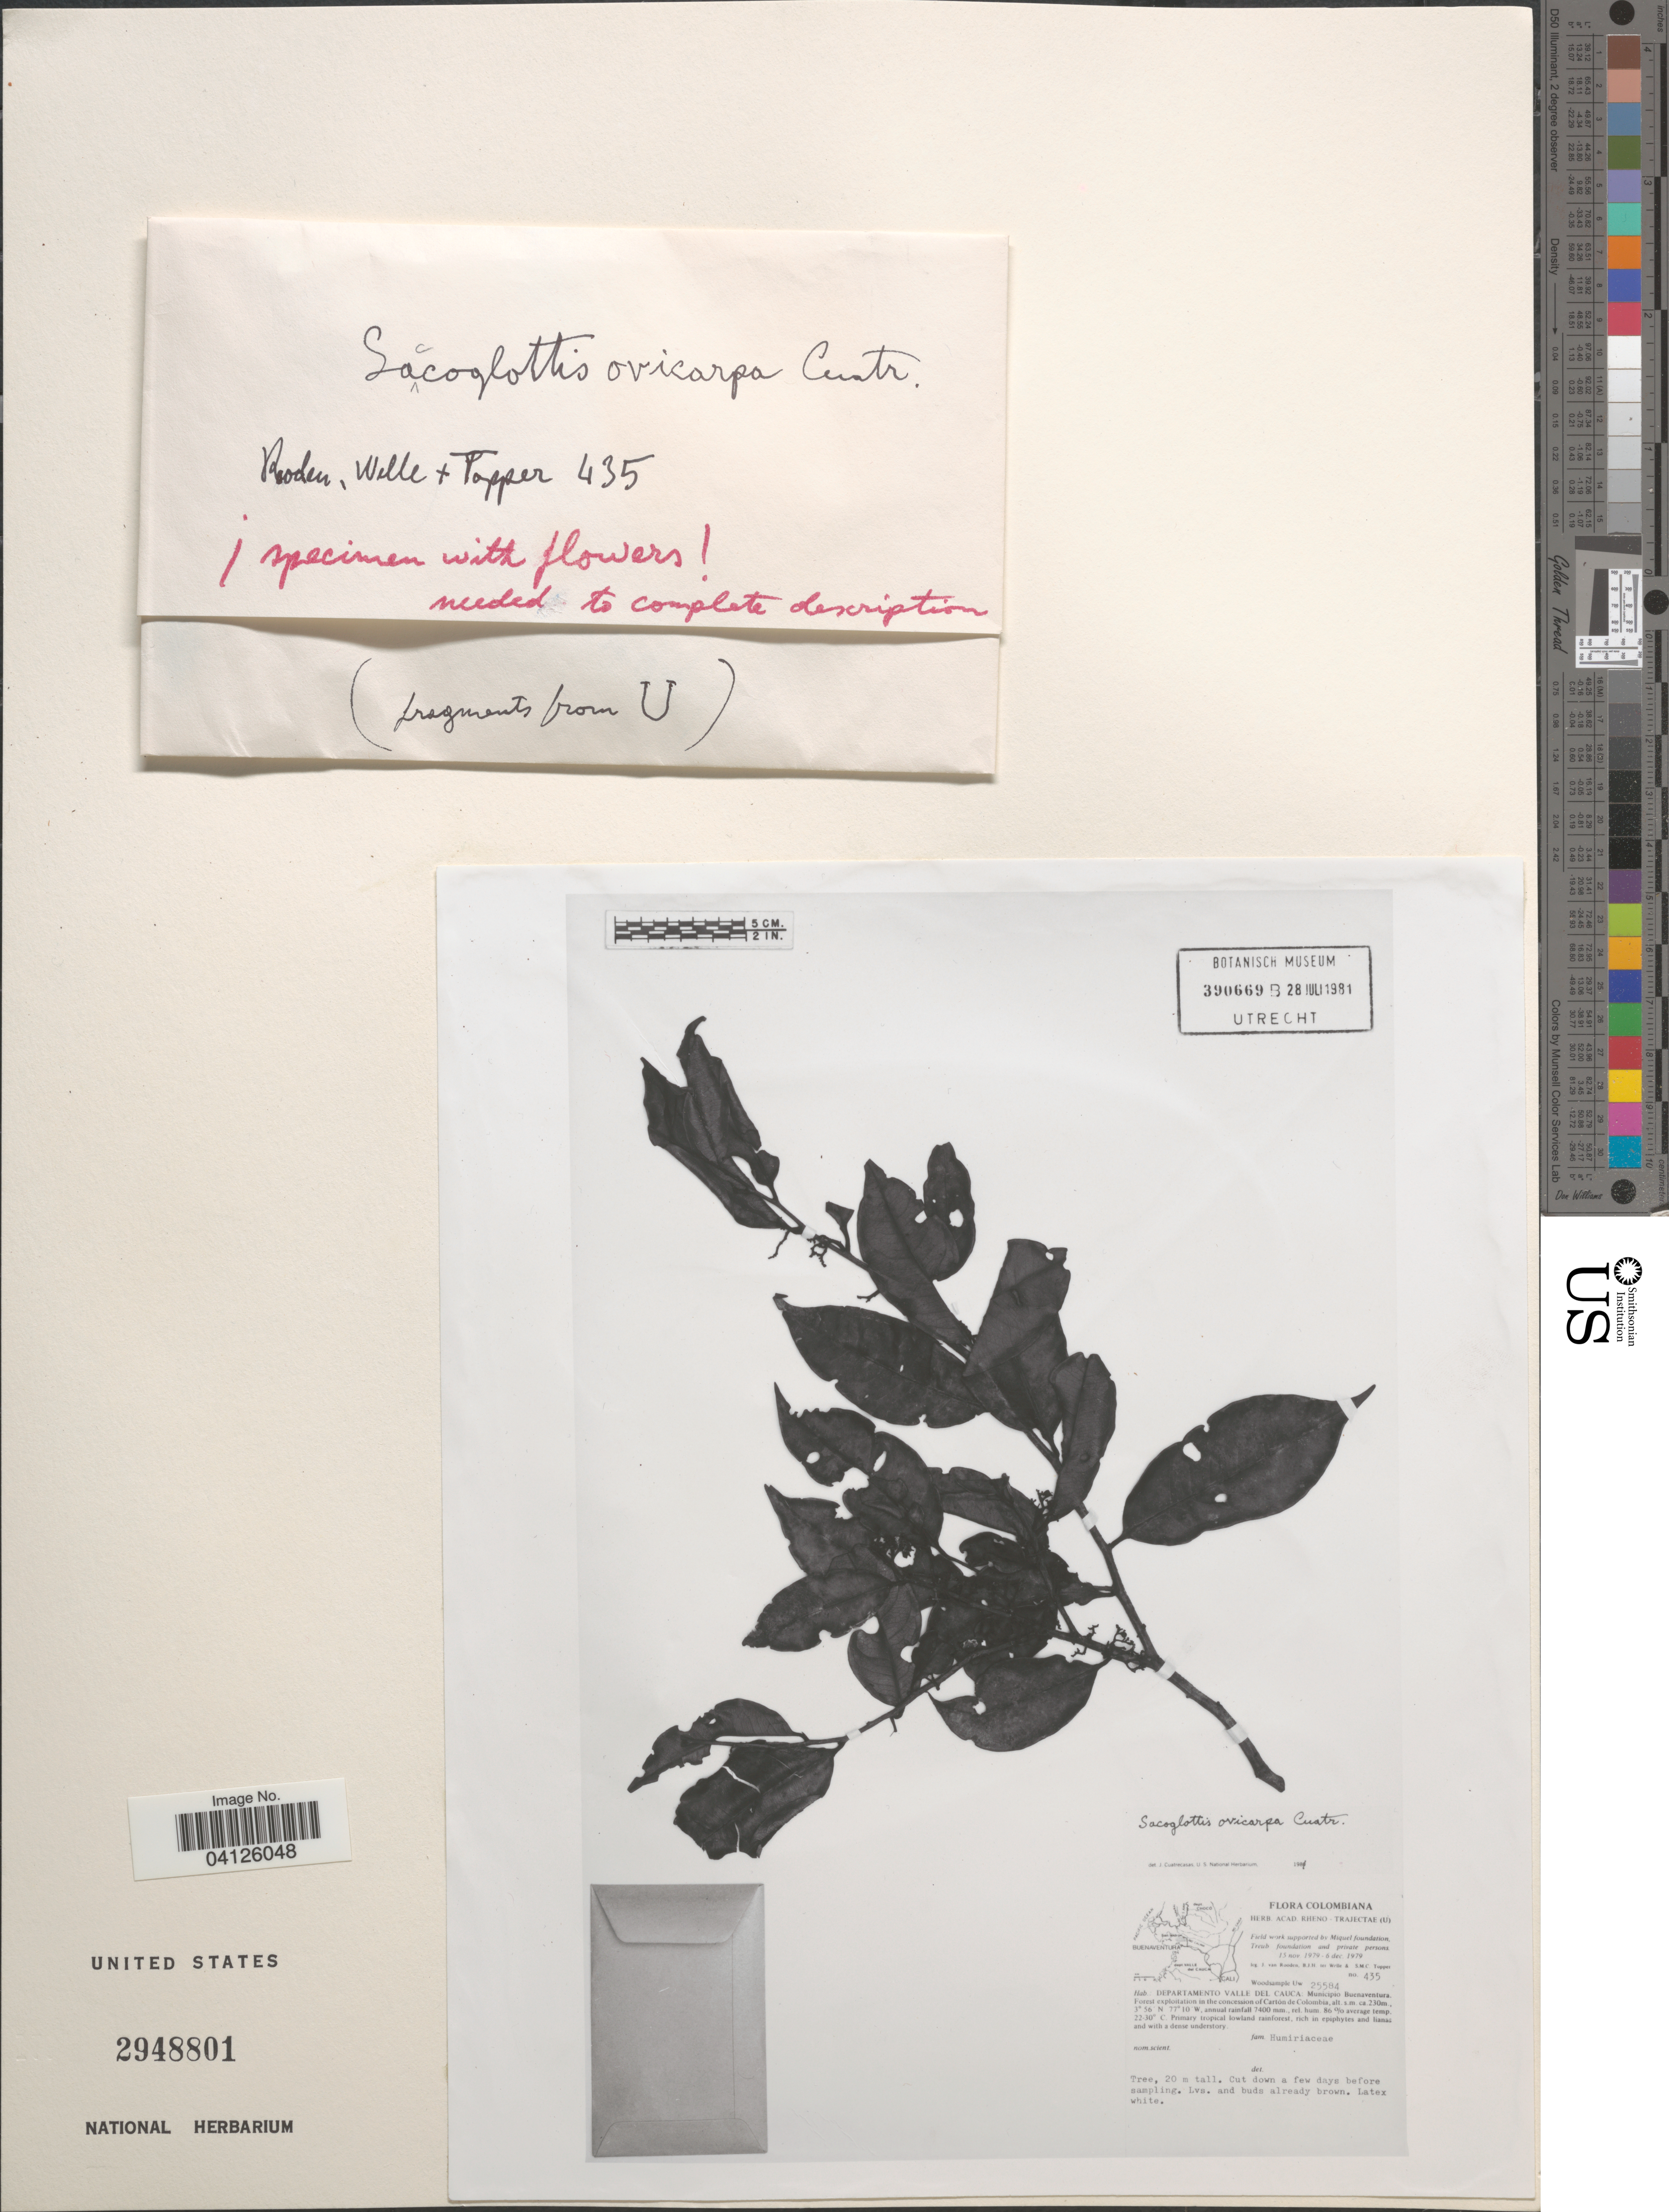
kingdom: Plantae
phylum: Tracheophyta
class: Magnoliopsida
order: Malpighiales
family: Humiriaceae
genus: Sacoglottis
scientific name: Sacoglottis ovicarpa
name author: Cuatrec.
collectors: J. Van Rooden, B. Welle & S. Topper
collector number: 435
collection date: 1979-11-15/1979-12-06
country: Colombia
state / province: Valle del Cauca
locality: Colombiana. Departamento Valle del Cauca: Municipio Buenaventura. Forest exploitation in the concession of Cartón de Colombia.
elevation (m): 7400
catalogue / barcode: US 2948801